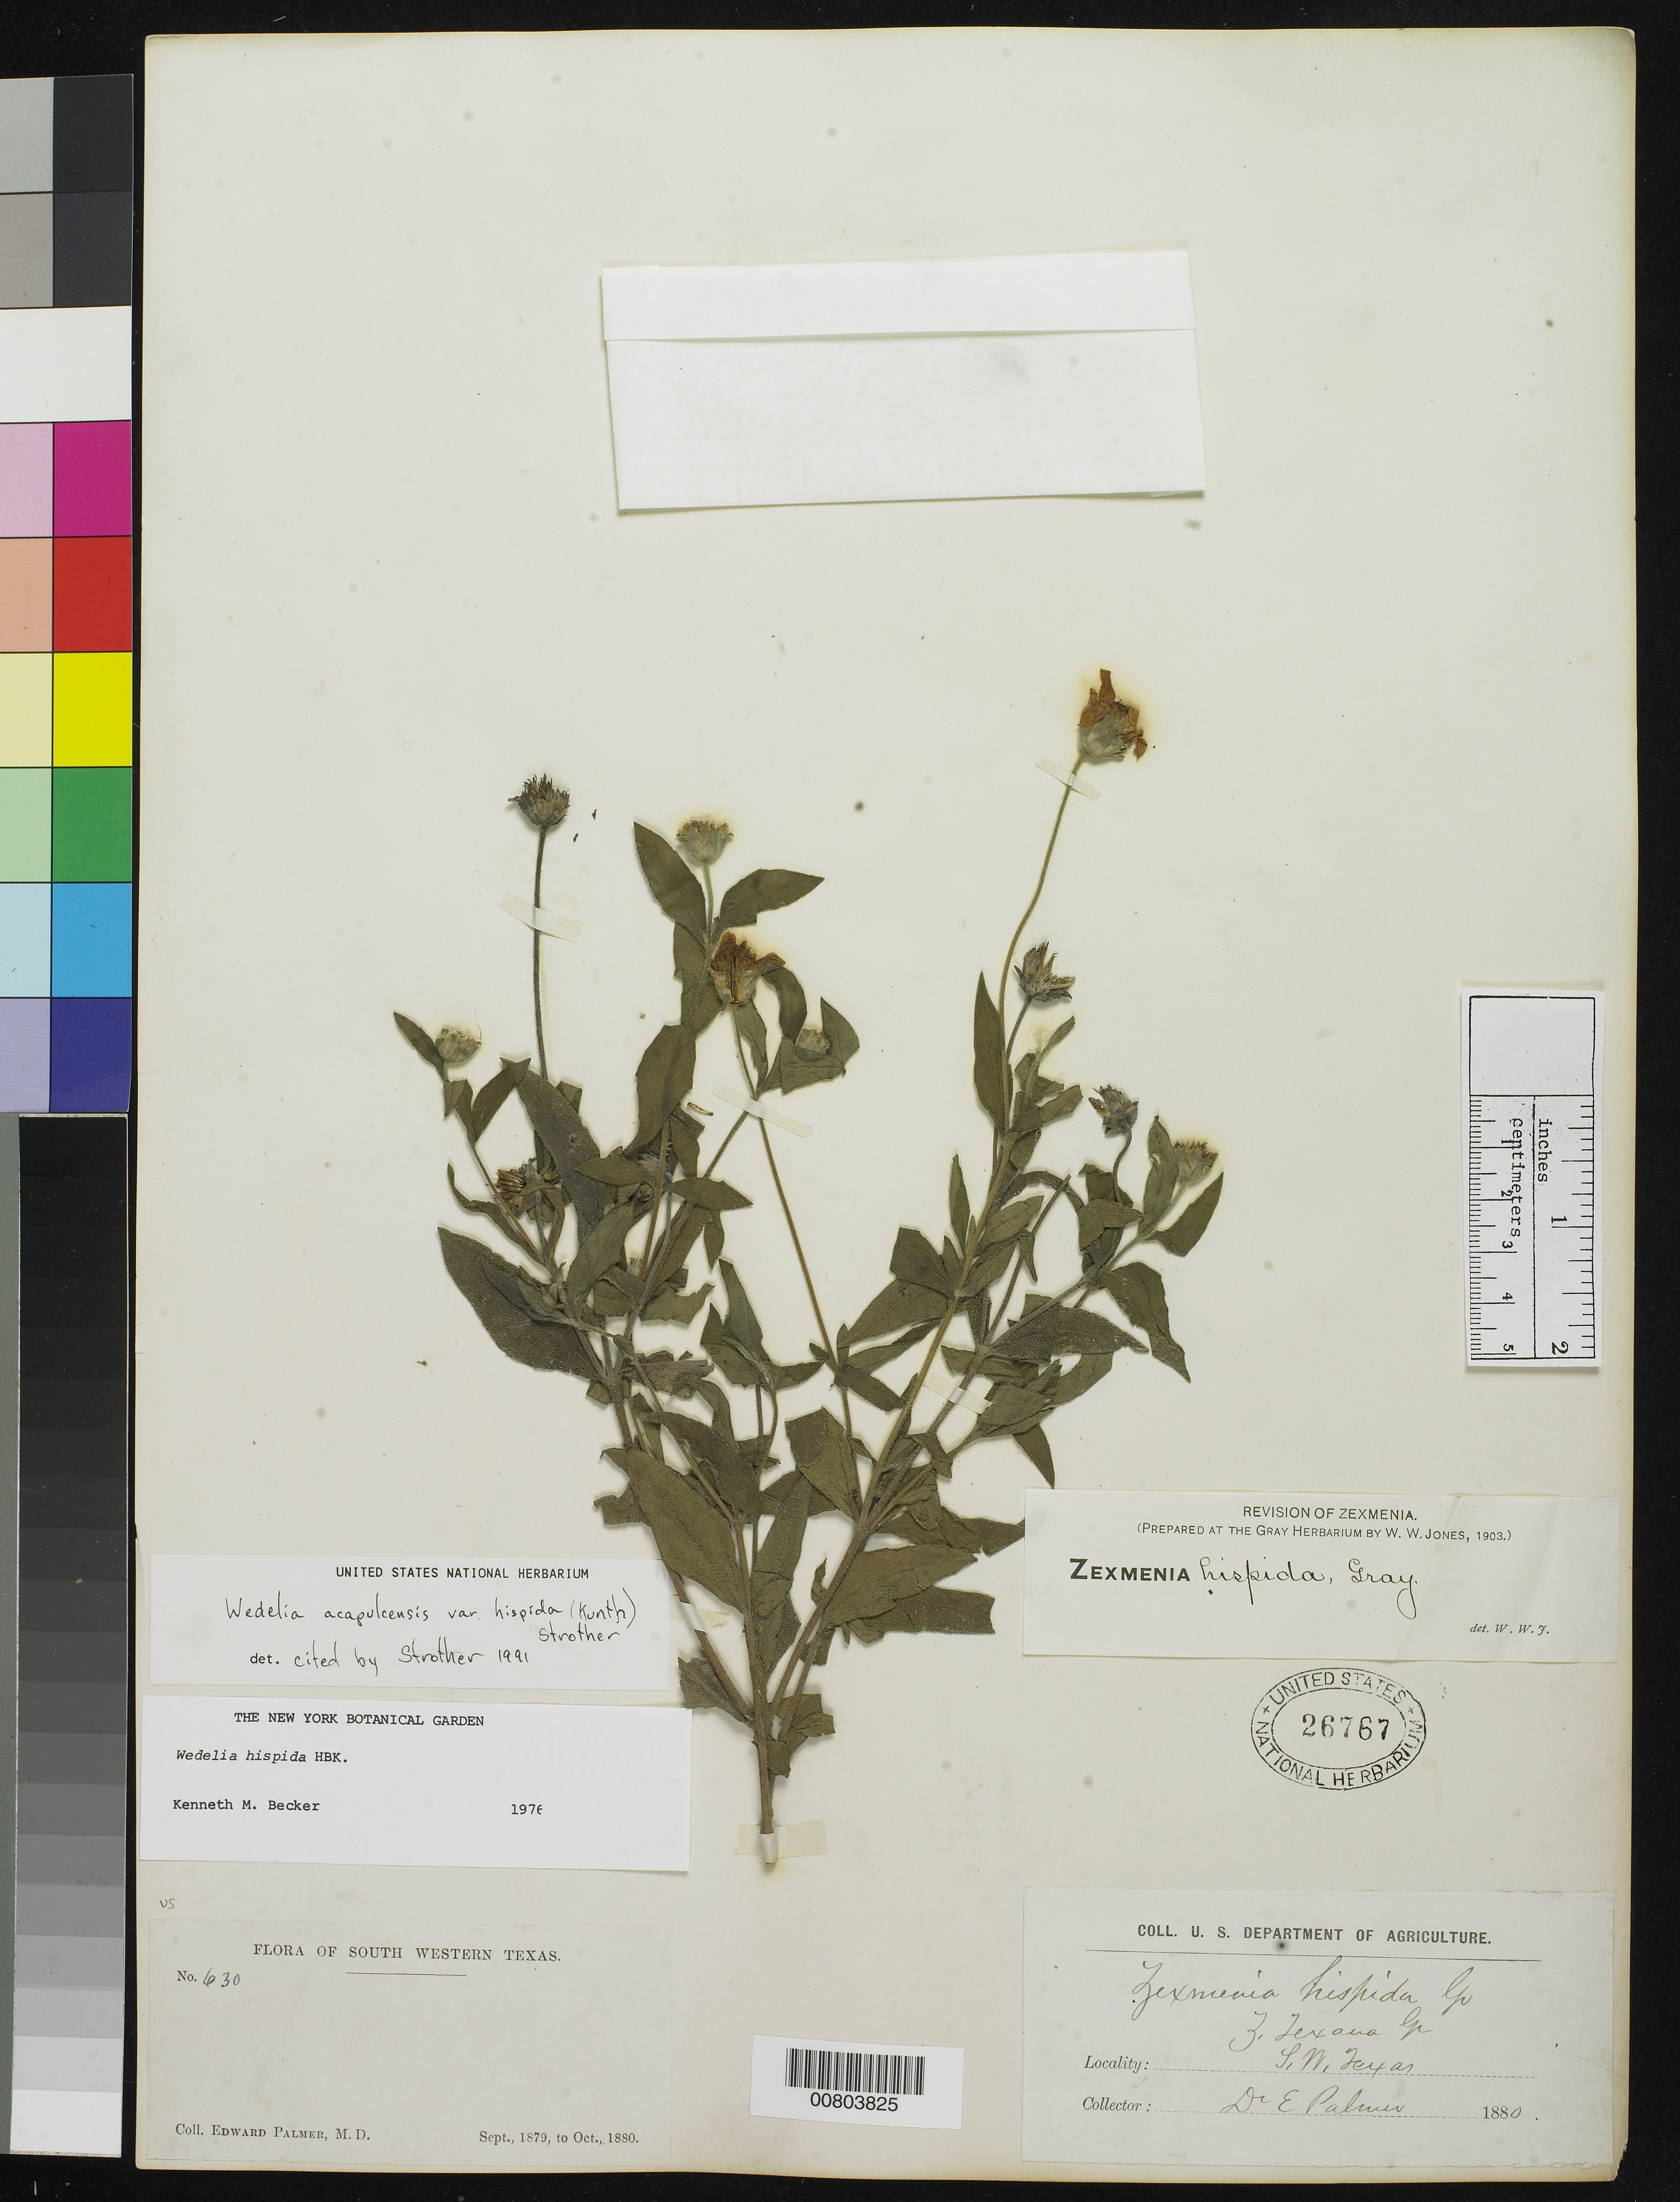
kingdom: Plantae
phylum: Tracheophyta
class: Magnoliopsida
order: Asterales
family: Asteraceae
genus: Wedelia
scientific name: Wedelia acapulcensis var. hispida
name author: (Kunth) Strother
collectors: E. Palmer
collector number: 630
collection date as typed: Jan 1880 to -- Oct 1880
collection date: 1880-01/1880-10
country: United States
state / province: Texas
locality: SW Texas.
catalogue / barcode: US 26767